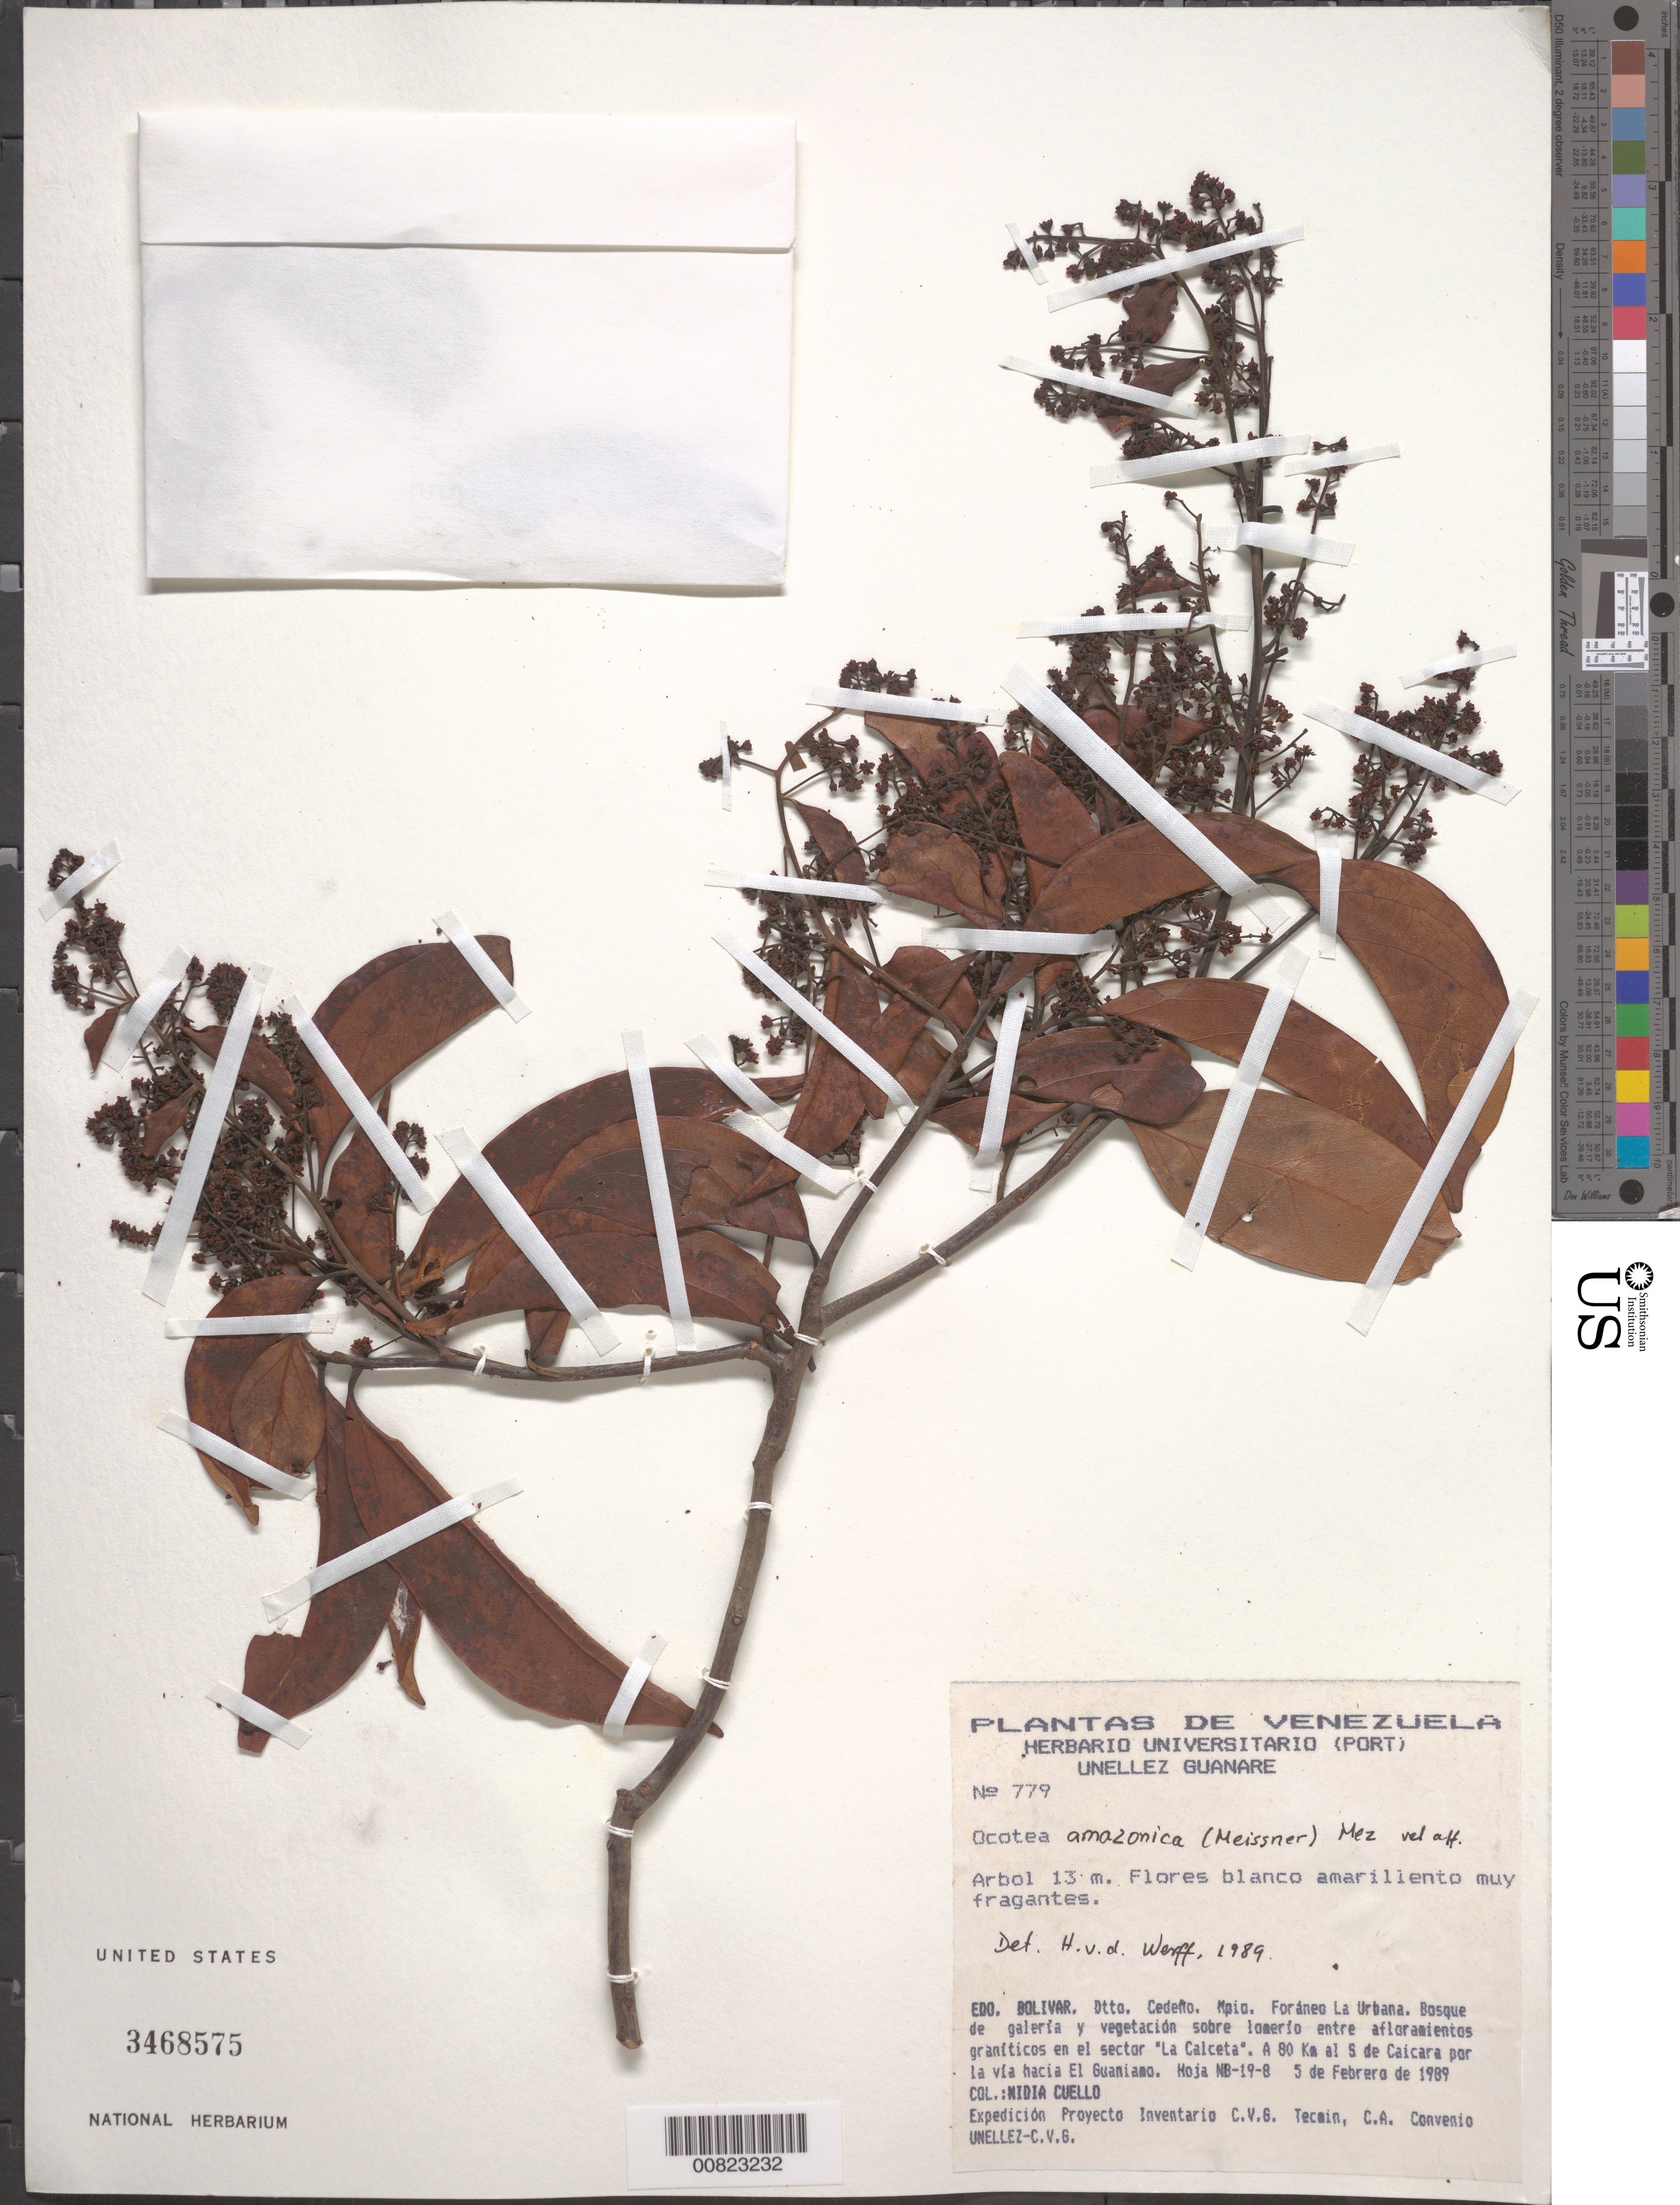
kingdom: Plantae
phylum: Tracheophyta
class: Magnoliopsida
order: Laurales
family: Lauraceae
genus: Ocotea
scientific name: Ocotea amazonica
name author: (Meisn.) Mez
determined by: van der Werff, H., (MO), Missouri Botanical Garden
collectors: N. L. Cuello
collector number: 779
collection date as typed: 5-Feb-89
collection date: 1989-02-05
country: Venezuela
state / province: Bolívar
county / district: Cedeño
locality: Mun. Foráneo La Urbana, sector "La Calceta"; 80 km S Caicara por la vía hacia El Guaniano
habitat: Bosque de galeria y vegetación sobre lomerio entre afloramientos graniticos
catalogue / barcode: US 3468575